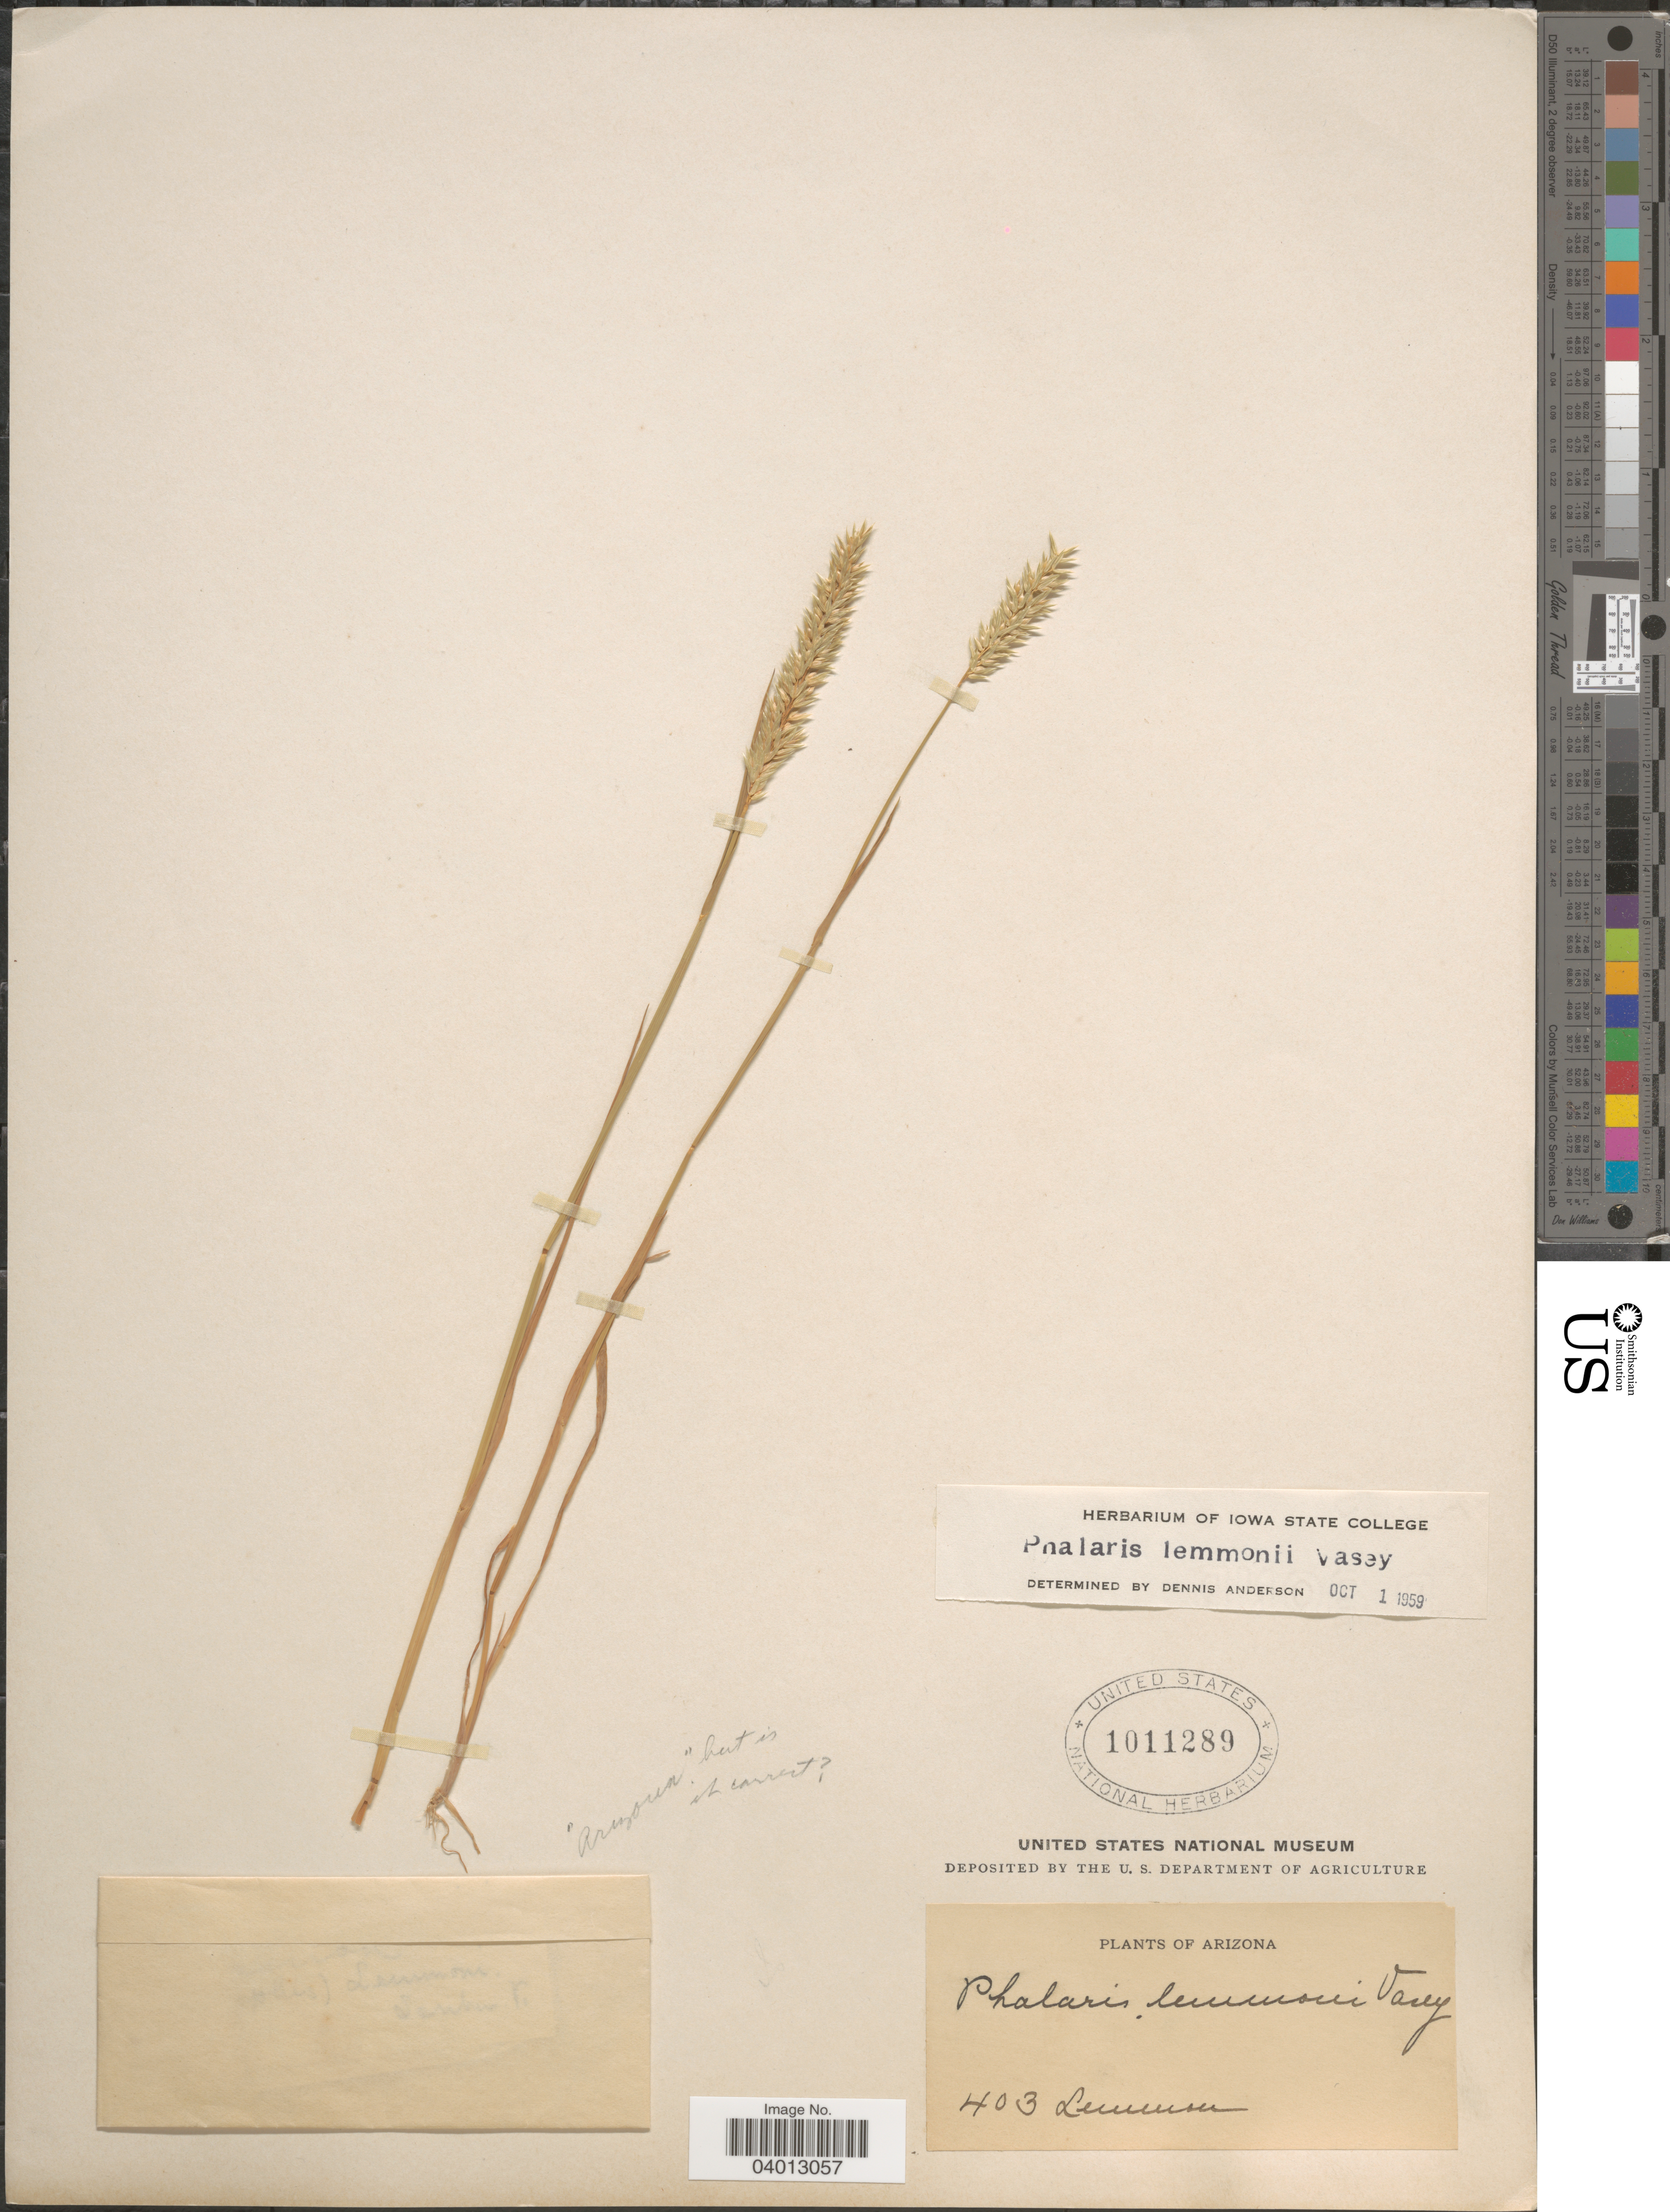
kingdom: Plantae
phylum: Tracheophyta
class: Liliopsida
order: Poales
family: Poaceae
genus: Phalaris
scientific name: Phalaris lemmonii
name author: Vasey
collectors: -- Lemmon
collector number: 403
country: United States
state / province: Arizona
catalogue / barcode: US 1011289